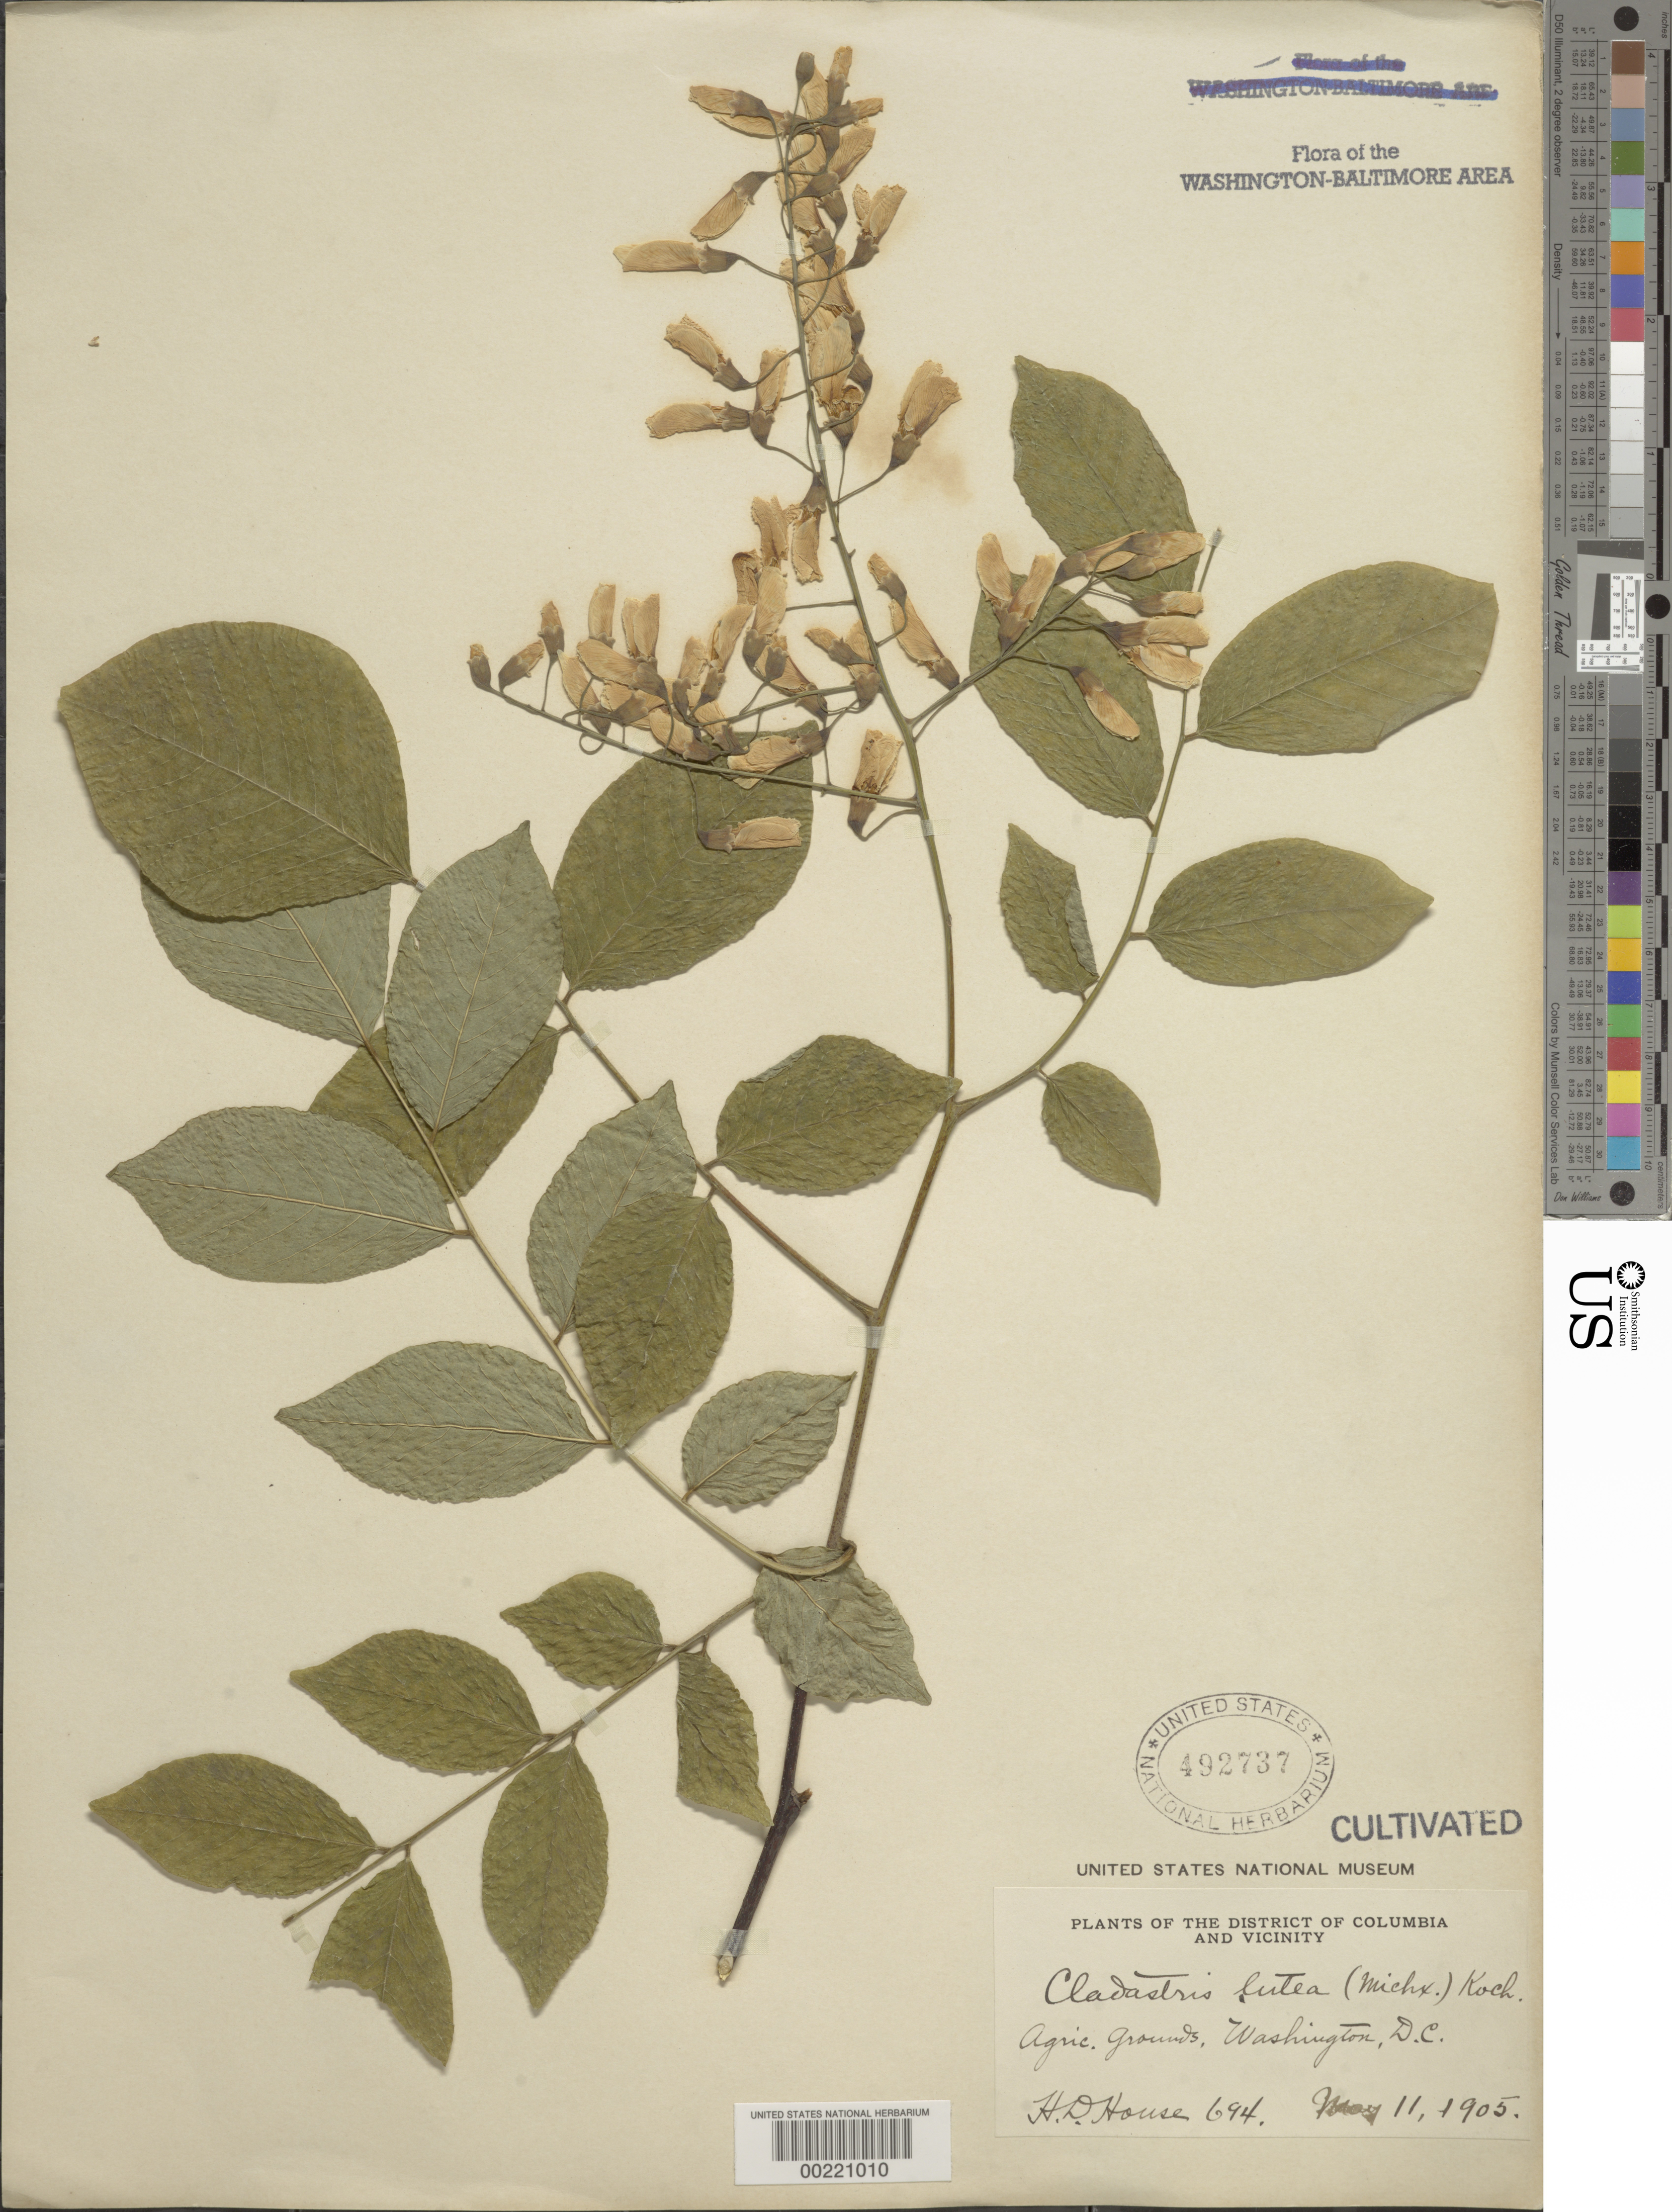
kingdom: Plantae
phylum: Tracheophyta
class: Magnoliopsida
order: Fabales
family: Fabaceae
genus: Cladrastis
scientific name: Cladrastis lutea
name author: (Michx.) Koch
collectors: H. D. House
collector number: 694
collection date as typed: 11 May 1905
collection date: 1905-05-11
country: United States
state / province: District of Columbia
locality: Department of Agriculture grounds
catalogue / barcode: US 492737